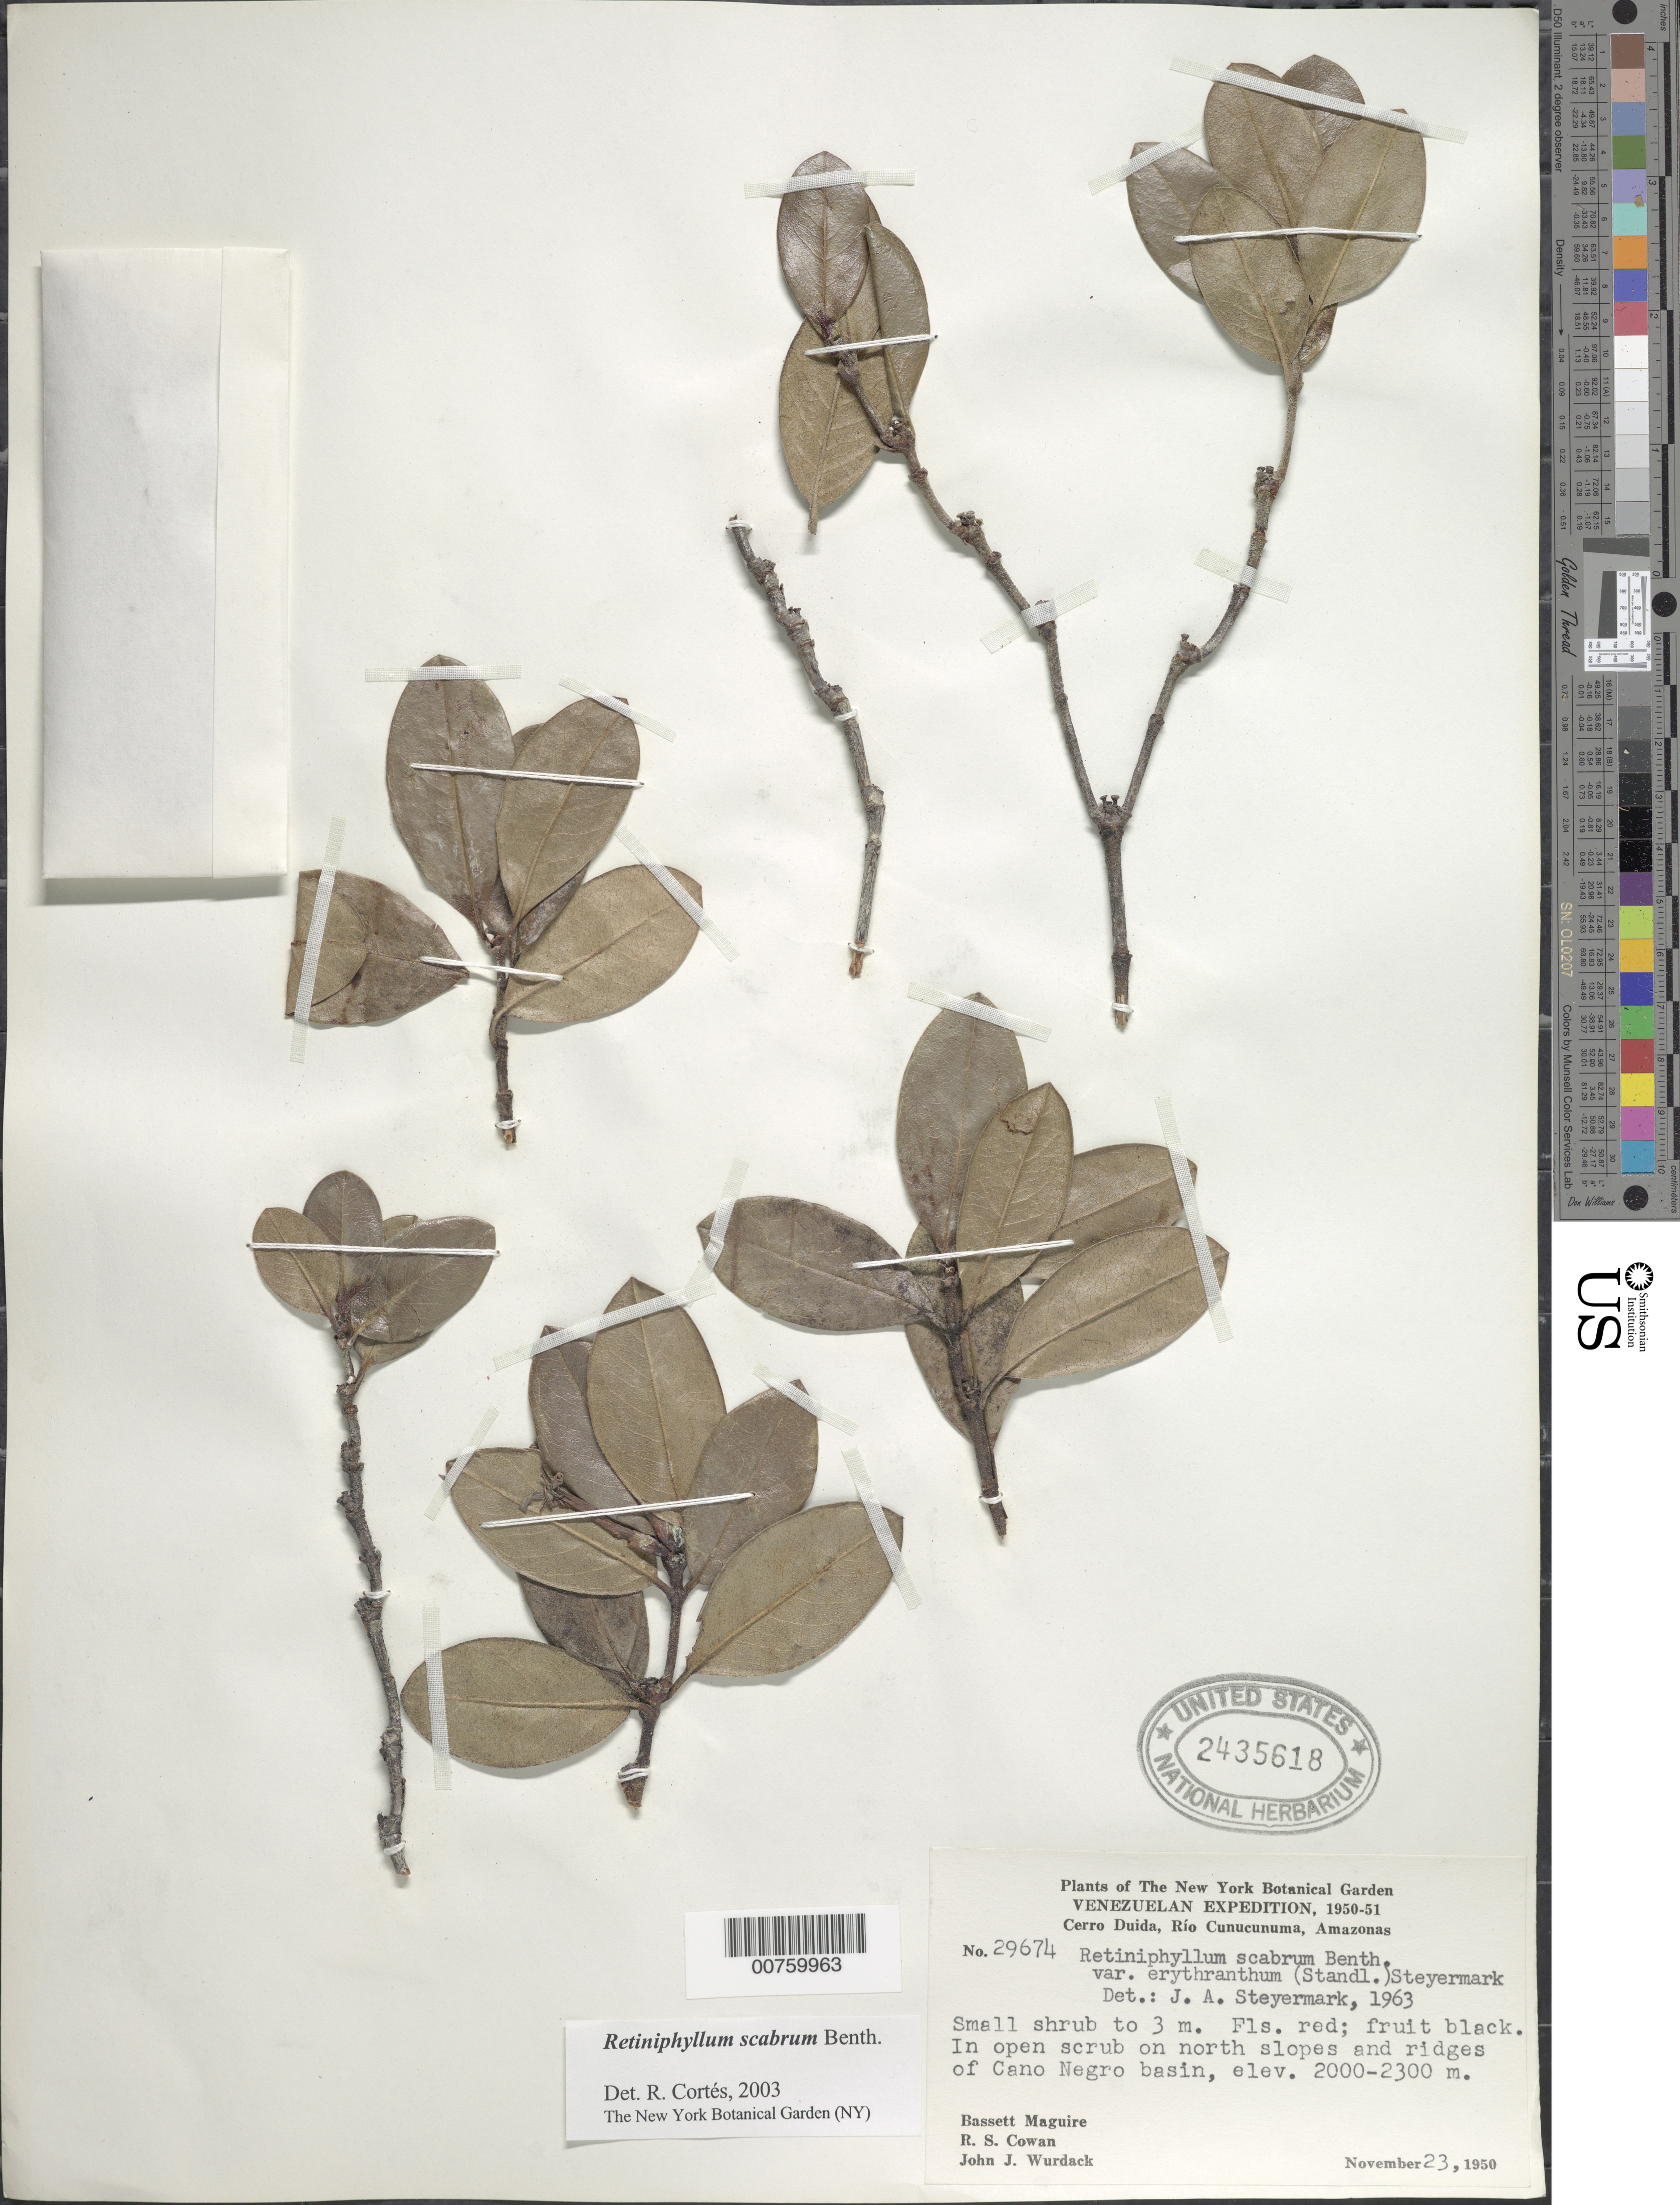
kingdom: Plantae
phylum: Tracheophyta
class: Magnoliopsida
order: Gentianales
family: Rubiaceae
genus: Retiniphyllum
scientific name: Retiniphyllum scabrum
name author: Benth.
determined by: Cortes R., G.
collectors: B. Maguire, R. S. Cowan & J. J. Wurdack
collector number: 29674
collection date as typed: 23-Nov-50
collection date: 1950-11-23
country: Venezuela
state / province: Amazonas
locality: Cerro Duida, Río Cunucunuma, Caño Negro basin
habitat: Open scrub on north slopes and ridges of Caño basin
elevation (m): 2000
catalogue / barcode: US 2435618